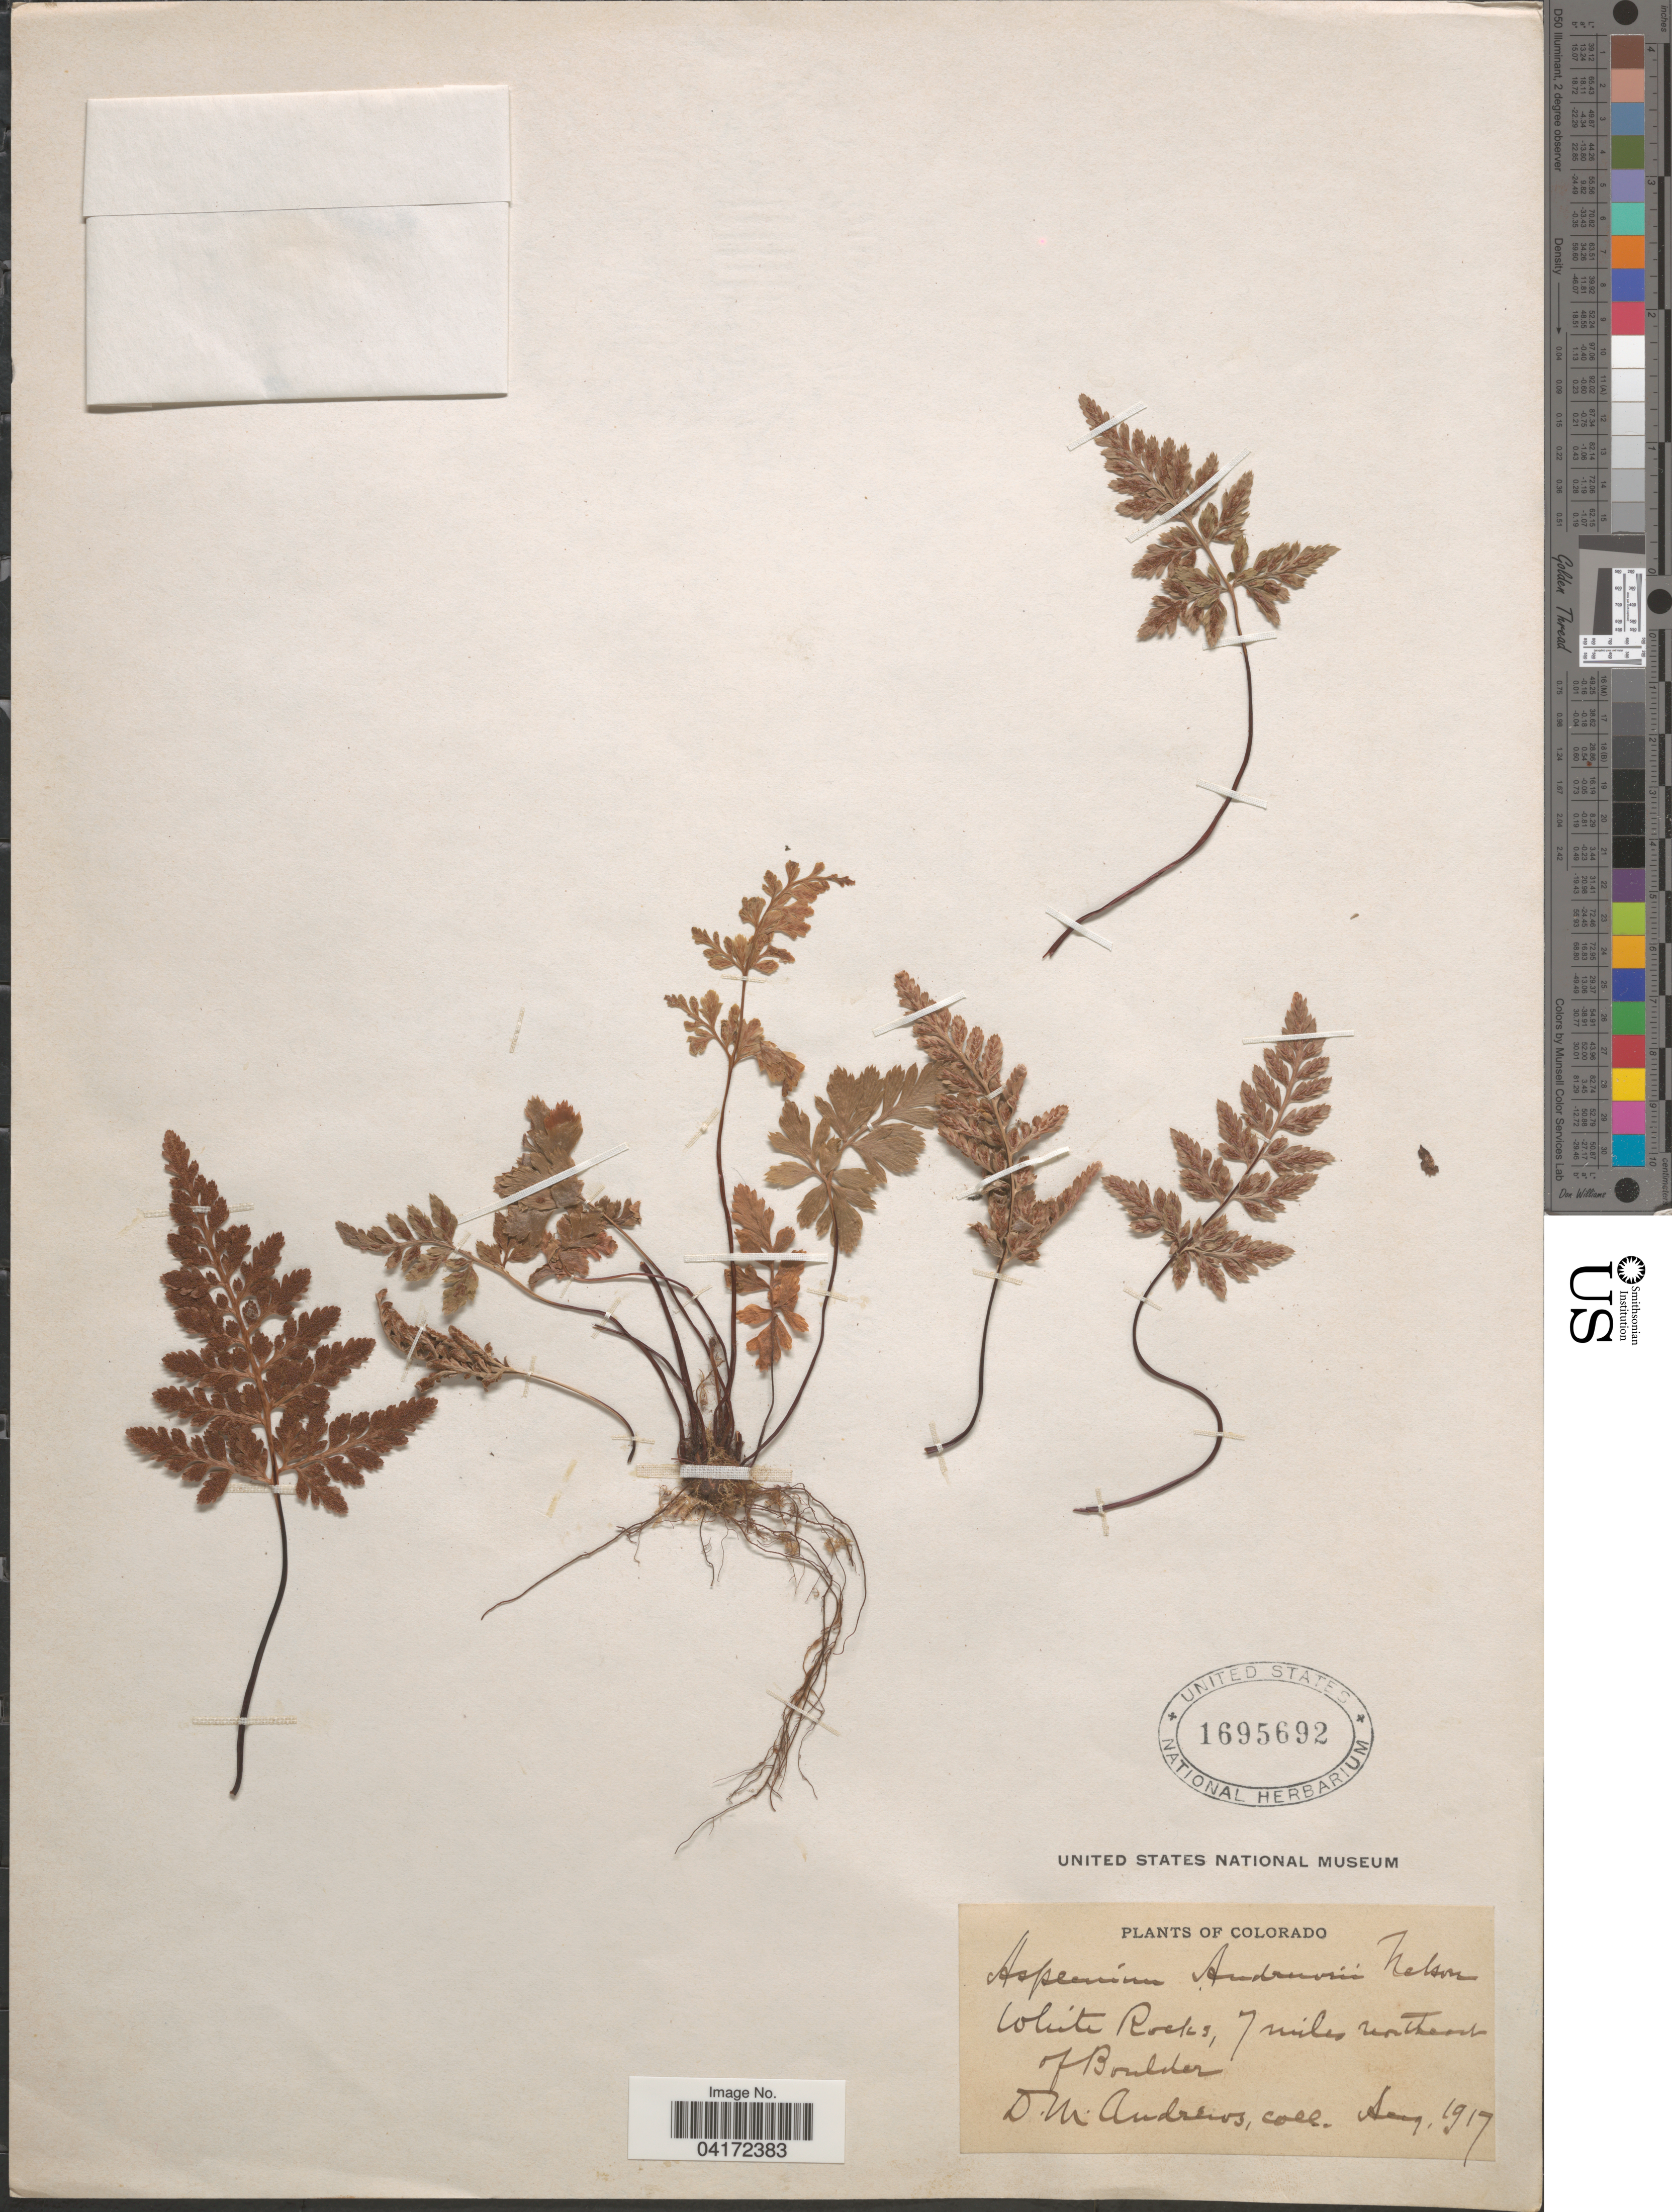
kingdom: Plantae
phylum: Tracheophyta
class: Polypodiopsida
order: Polypodiales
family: Aspleniaceae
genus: Asplenium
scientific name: Asplenium andrewsii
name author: A. Nelson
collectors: D. M. Andrews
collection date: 1917-08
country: United States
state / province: Colorado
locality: White Rocks, 7 miles northeast of Boulder.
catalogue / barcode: US 1695692